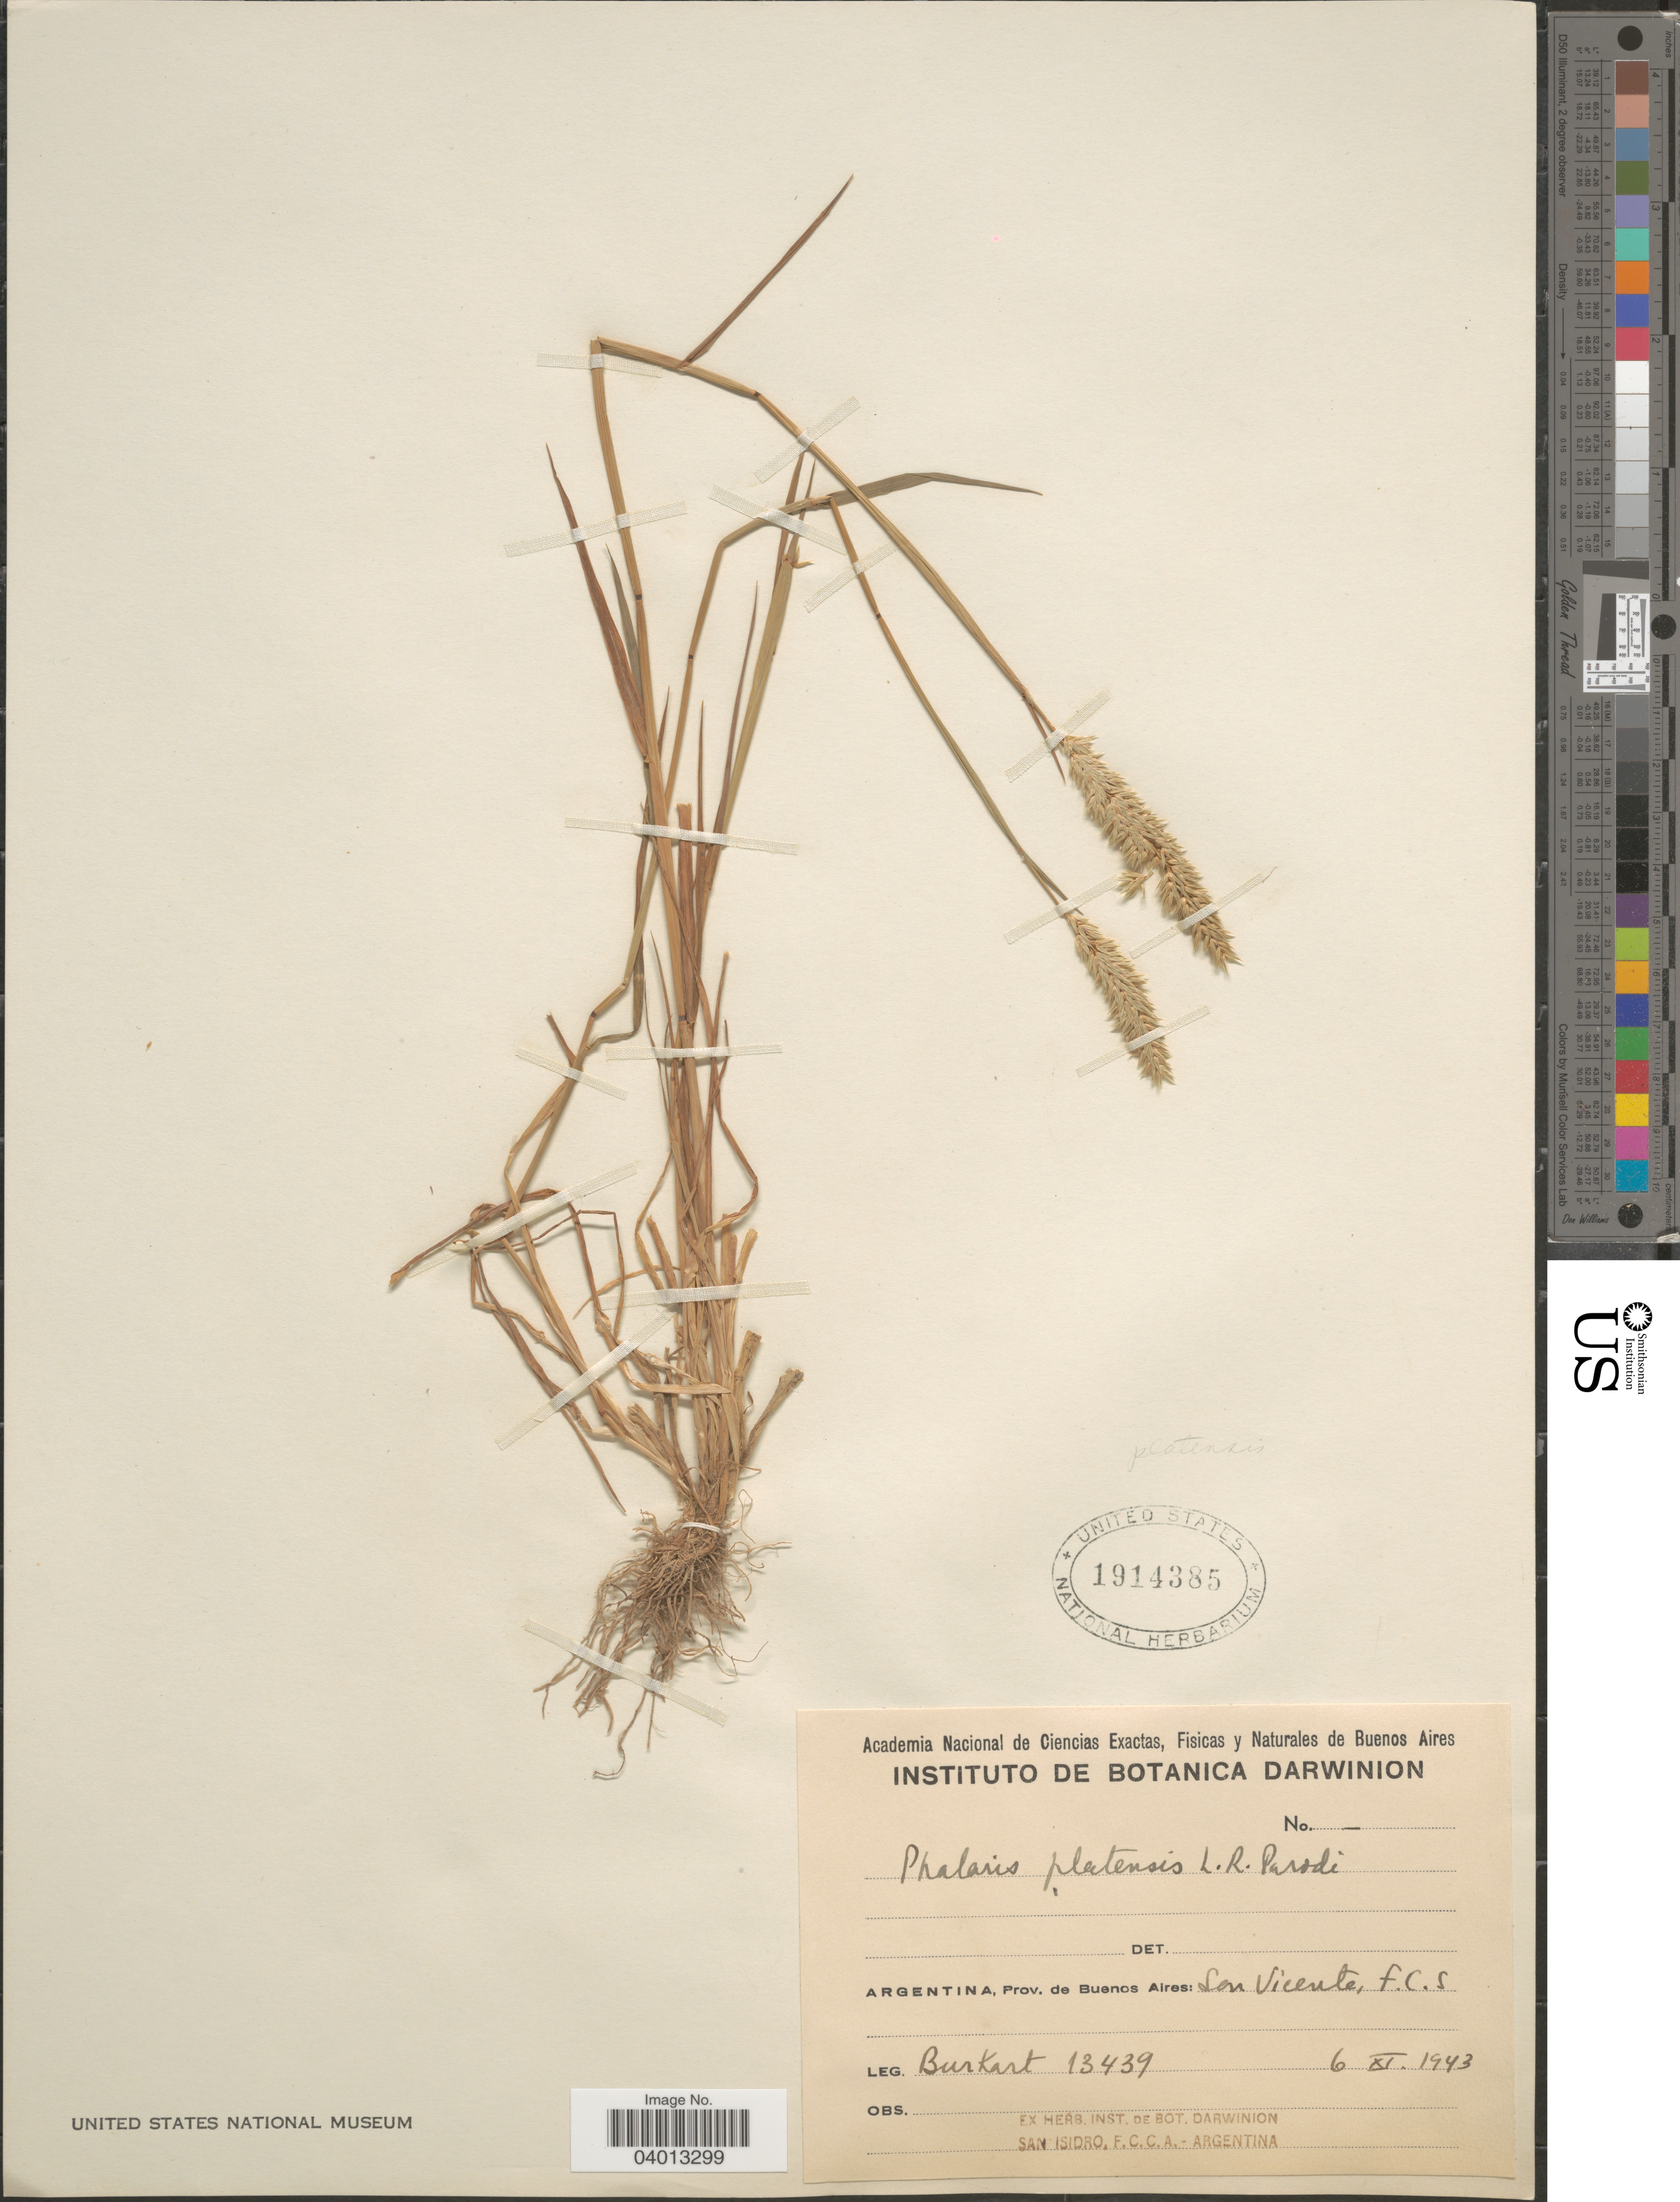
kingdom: Plantae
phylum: Tracheophyta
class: Liliopsida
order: Poales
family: Poaceae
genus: Phalaris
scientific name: Phalaris platensis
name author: Henr. ex Wacht.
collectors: -- Burkart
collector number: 13439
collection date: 1943-11-06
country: Argentina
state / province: Buenos Aires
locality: San Vicente, F.C.S.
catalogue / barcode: US 1914385